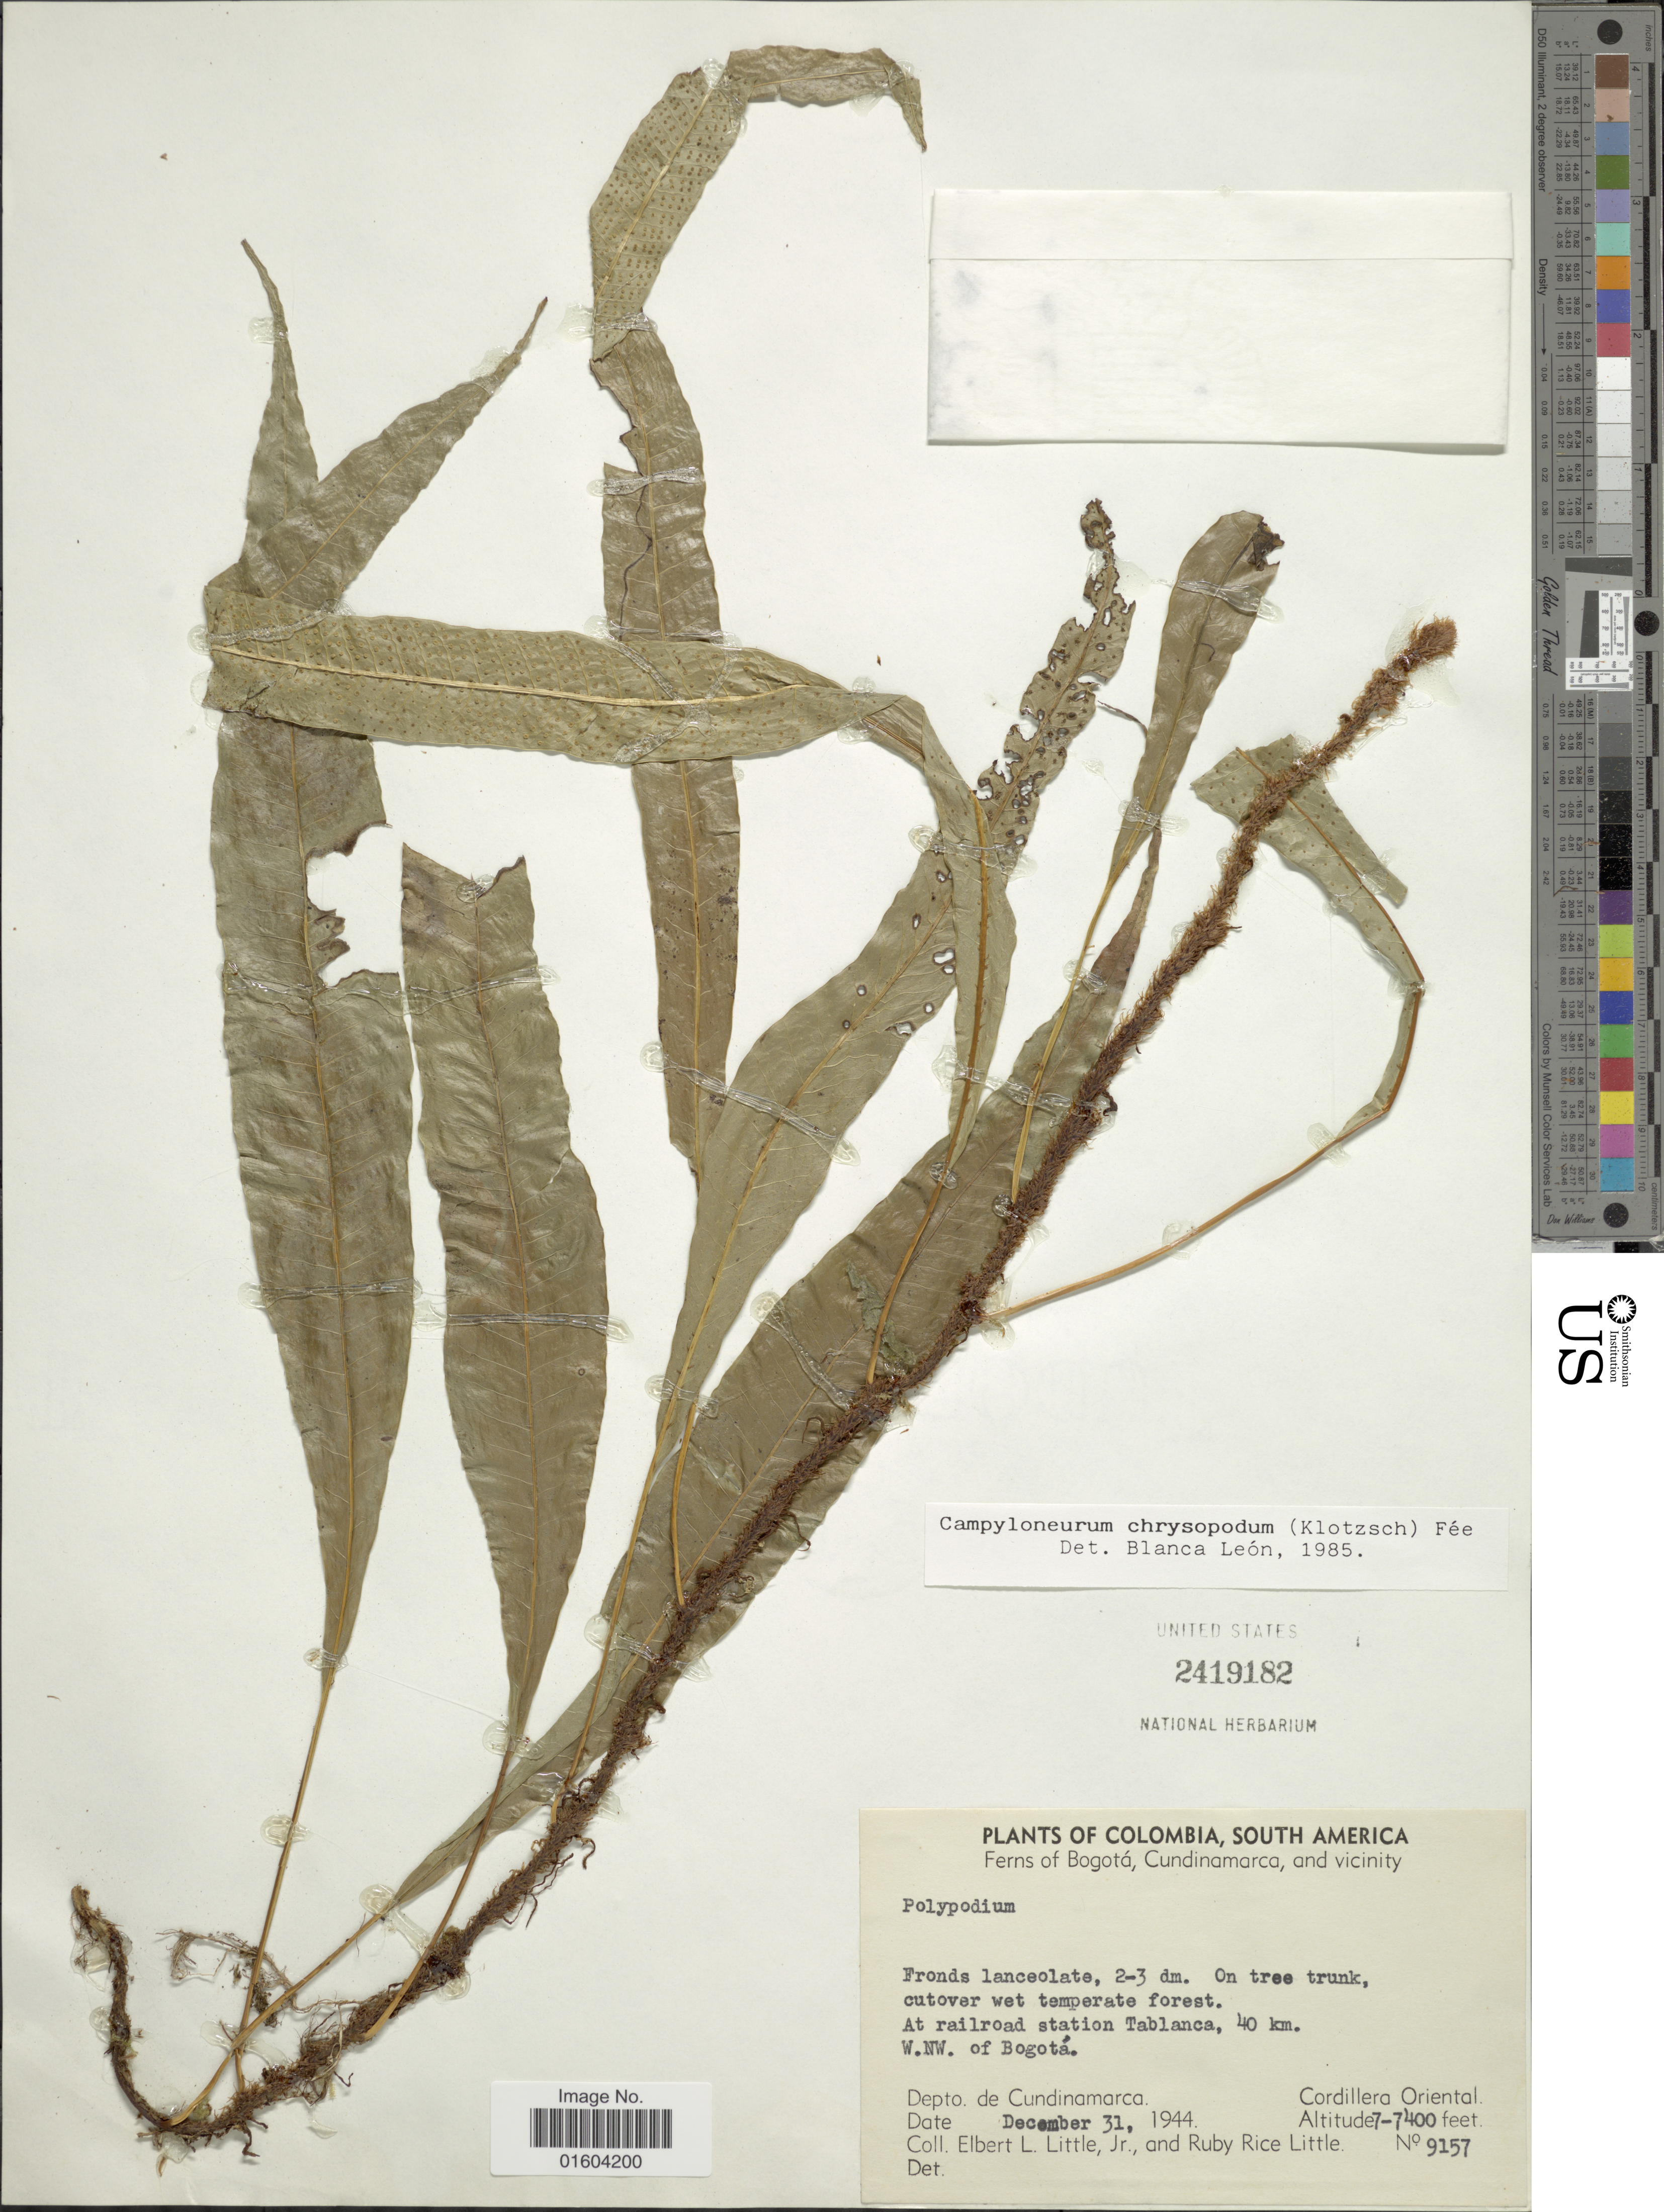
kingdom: Plantae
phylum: Tracheophyta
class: Polypodiopsida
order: Polypodiales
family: Polypodiaceae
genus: Campyloneurum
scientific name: Campyloneurum chrysopodum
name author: (Klotzsch) Fée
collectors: E. L. Little & R. R. Little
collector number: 9157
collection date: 1944-12-31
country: Colombia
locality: Cundinamarca, and vicinity. At railroad station Tablanca, 40 km W. NW. of Bogota. Depto. Cundinamarca, Cordillera Oriental.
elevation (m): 2134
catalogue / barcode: US 2419182